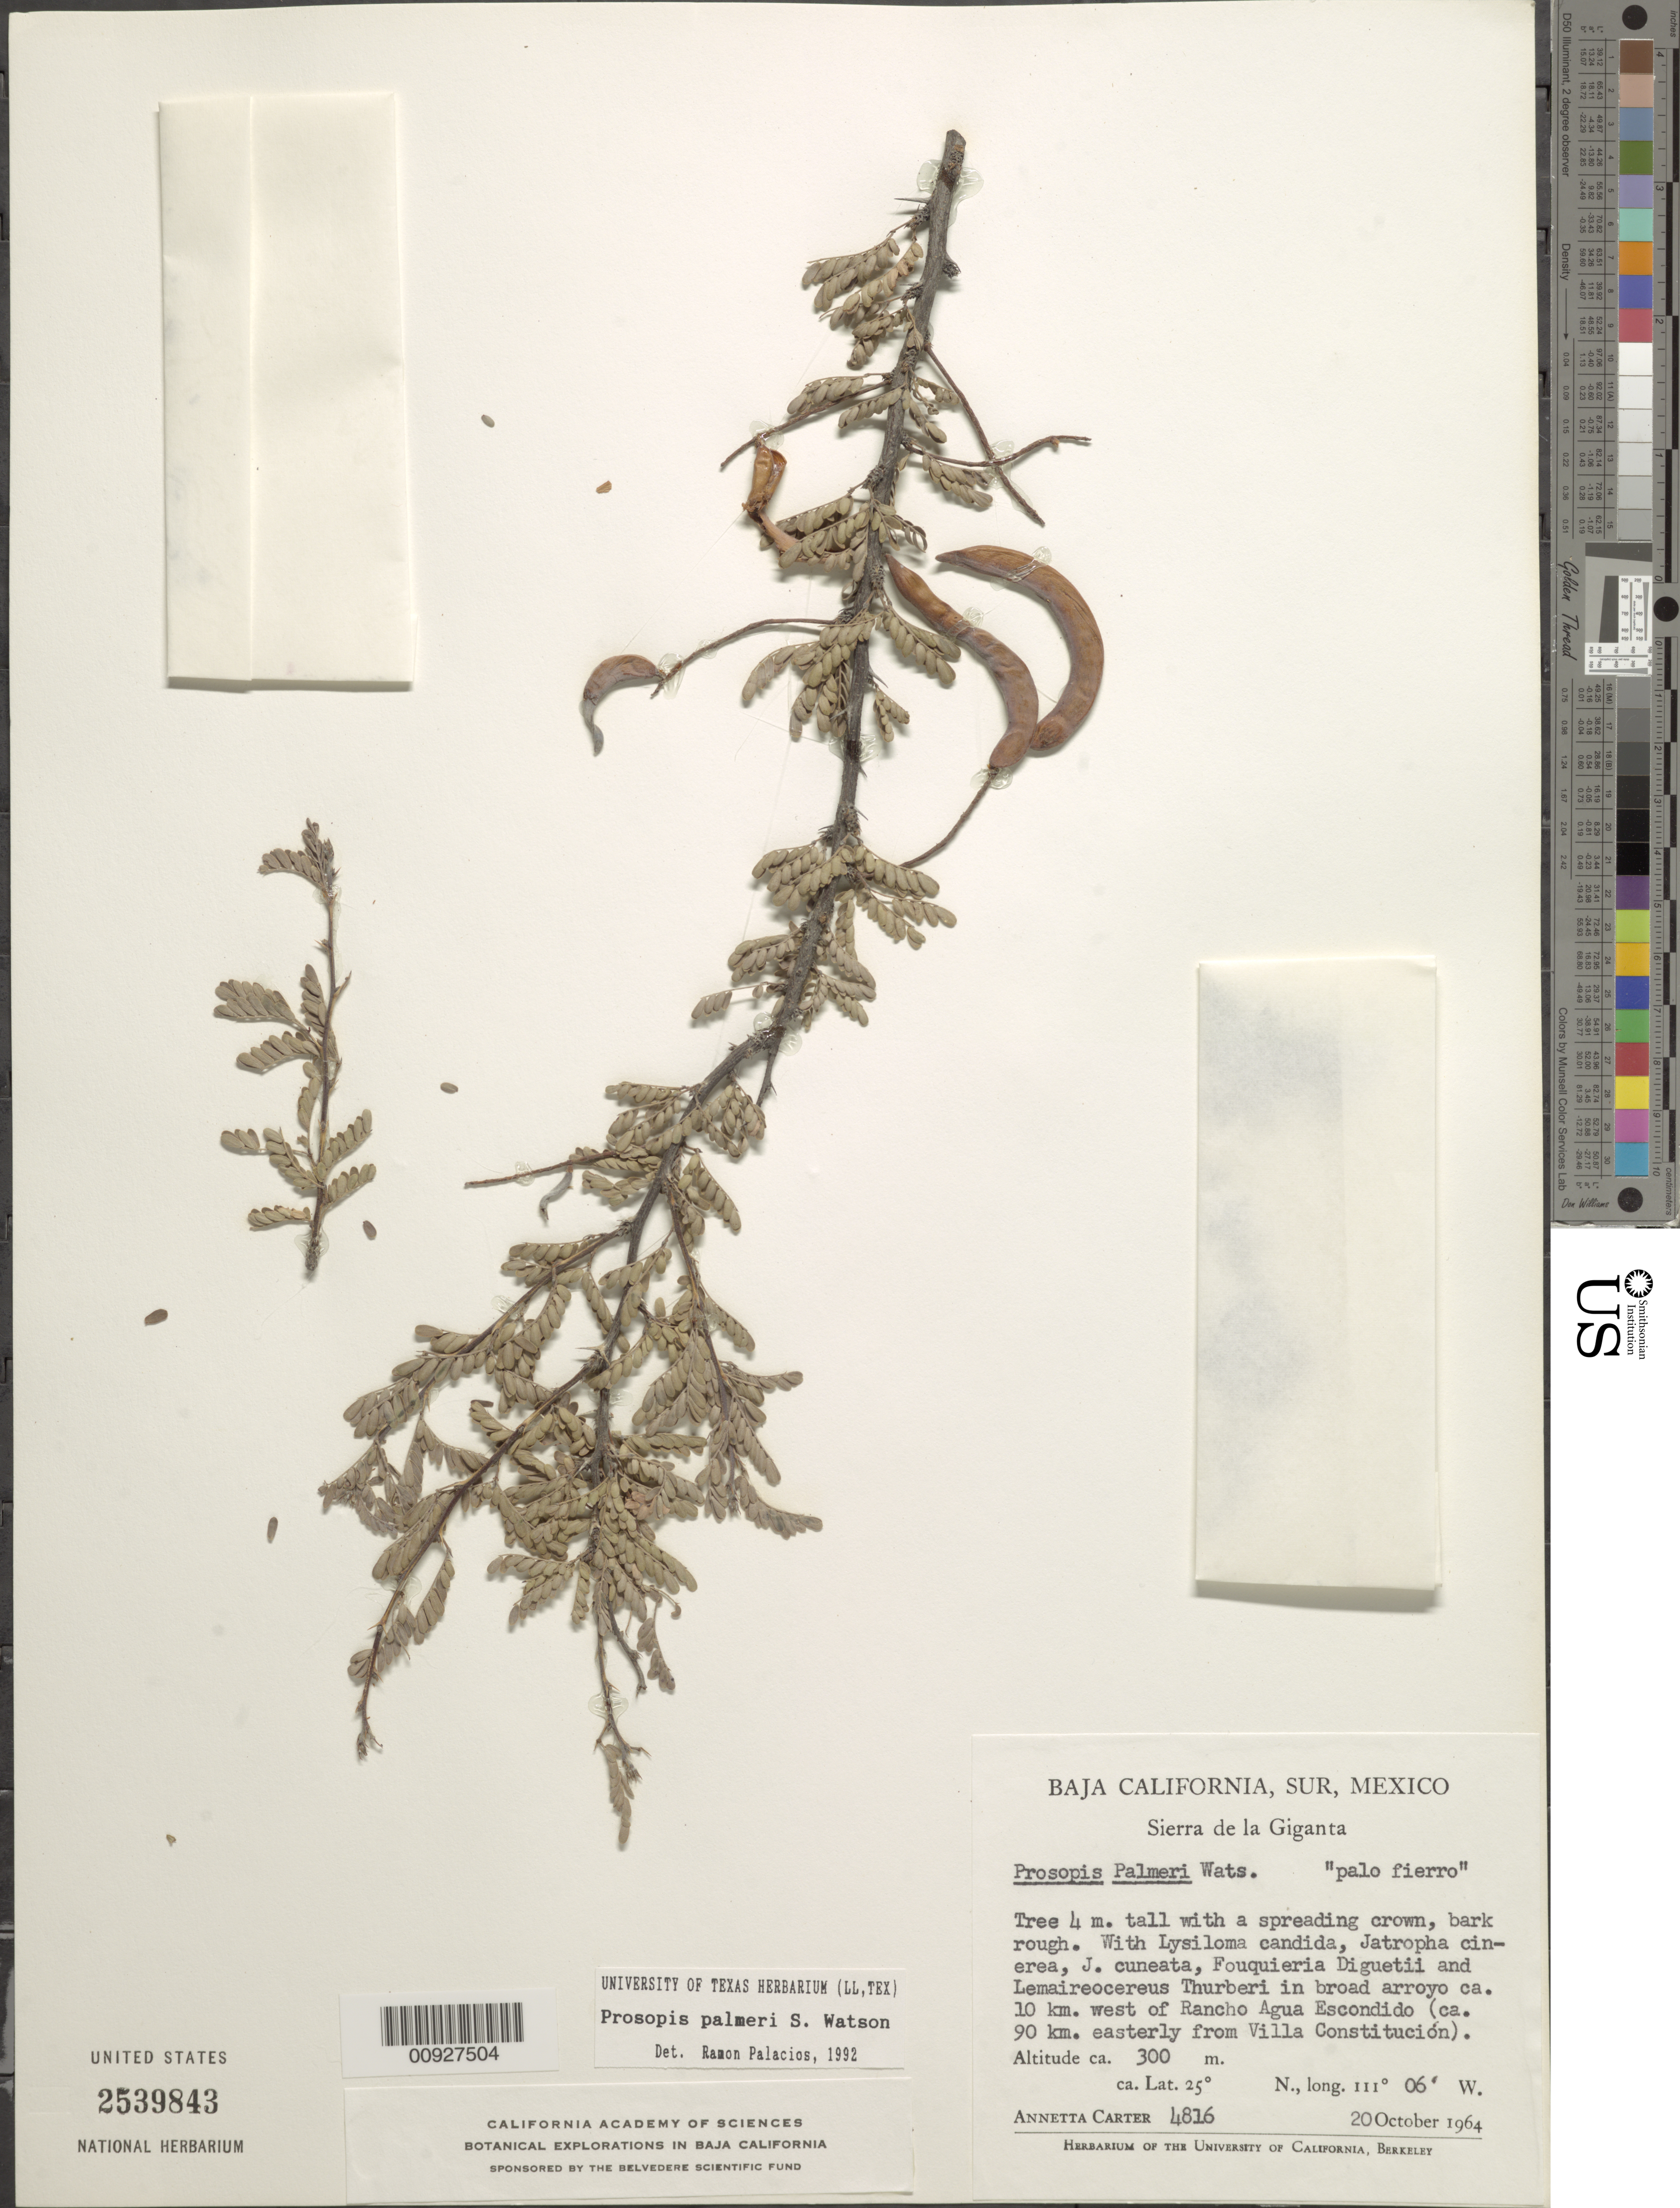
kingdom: Plantae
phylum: Tracheophyta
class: Magnoliopsida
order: Fabales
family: Fabaceae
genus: Strombocarpa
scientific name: Strombocarpa palmeri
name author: (S. Watson) C. E. Hughes & G.P. Lewis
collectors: A. Carter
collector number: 4816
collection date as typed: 20 Oct 1964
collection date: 1964-10-20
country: Mexico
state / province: Baja California Sur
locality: In broad arroyo ca. 10 km. west of Rancho Agua Escondido (ca. 90 km easterly from Villa Constitución). Baja California Sur, Sierra de la Giganta.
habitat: With Lysiloma candida, Jatropha cinerea, J. cuneata, Fouquieria diguetii and Lemaireocereus thurberi in broad arroyo.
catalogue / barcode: US 2539843